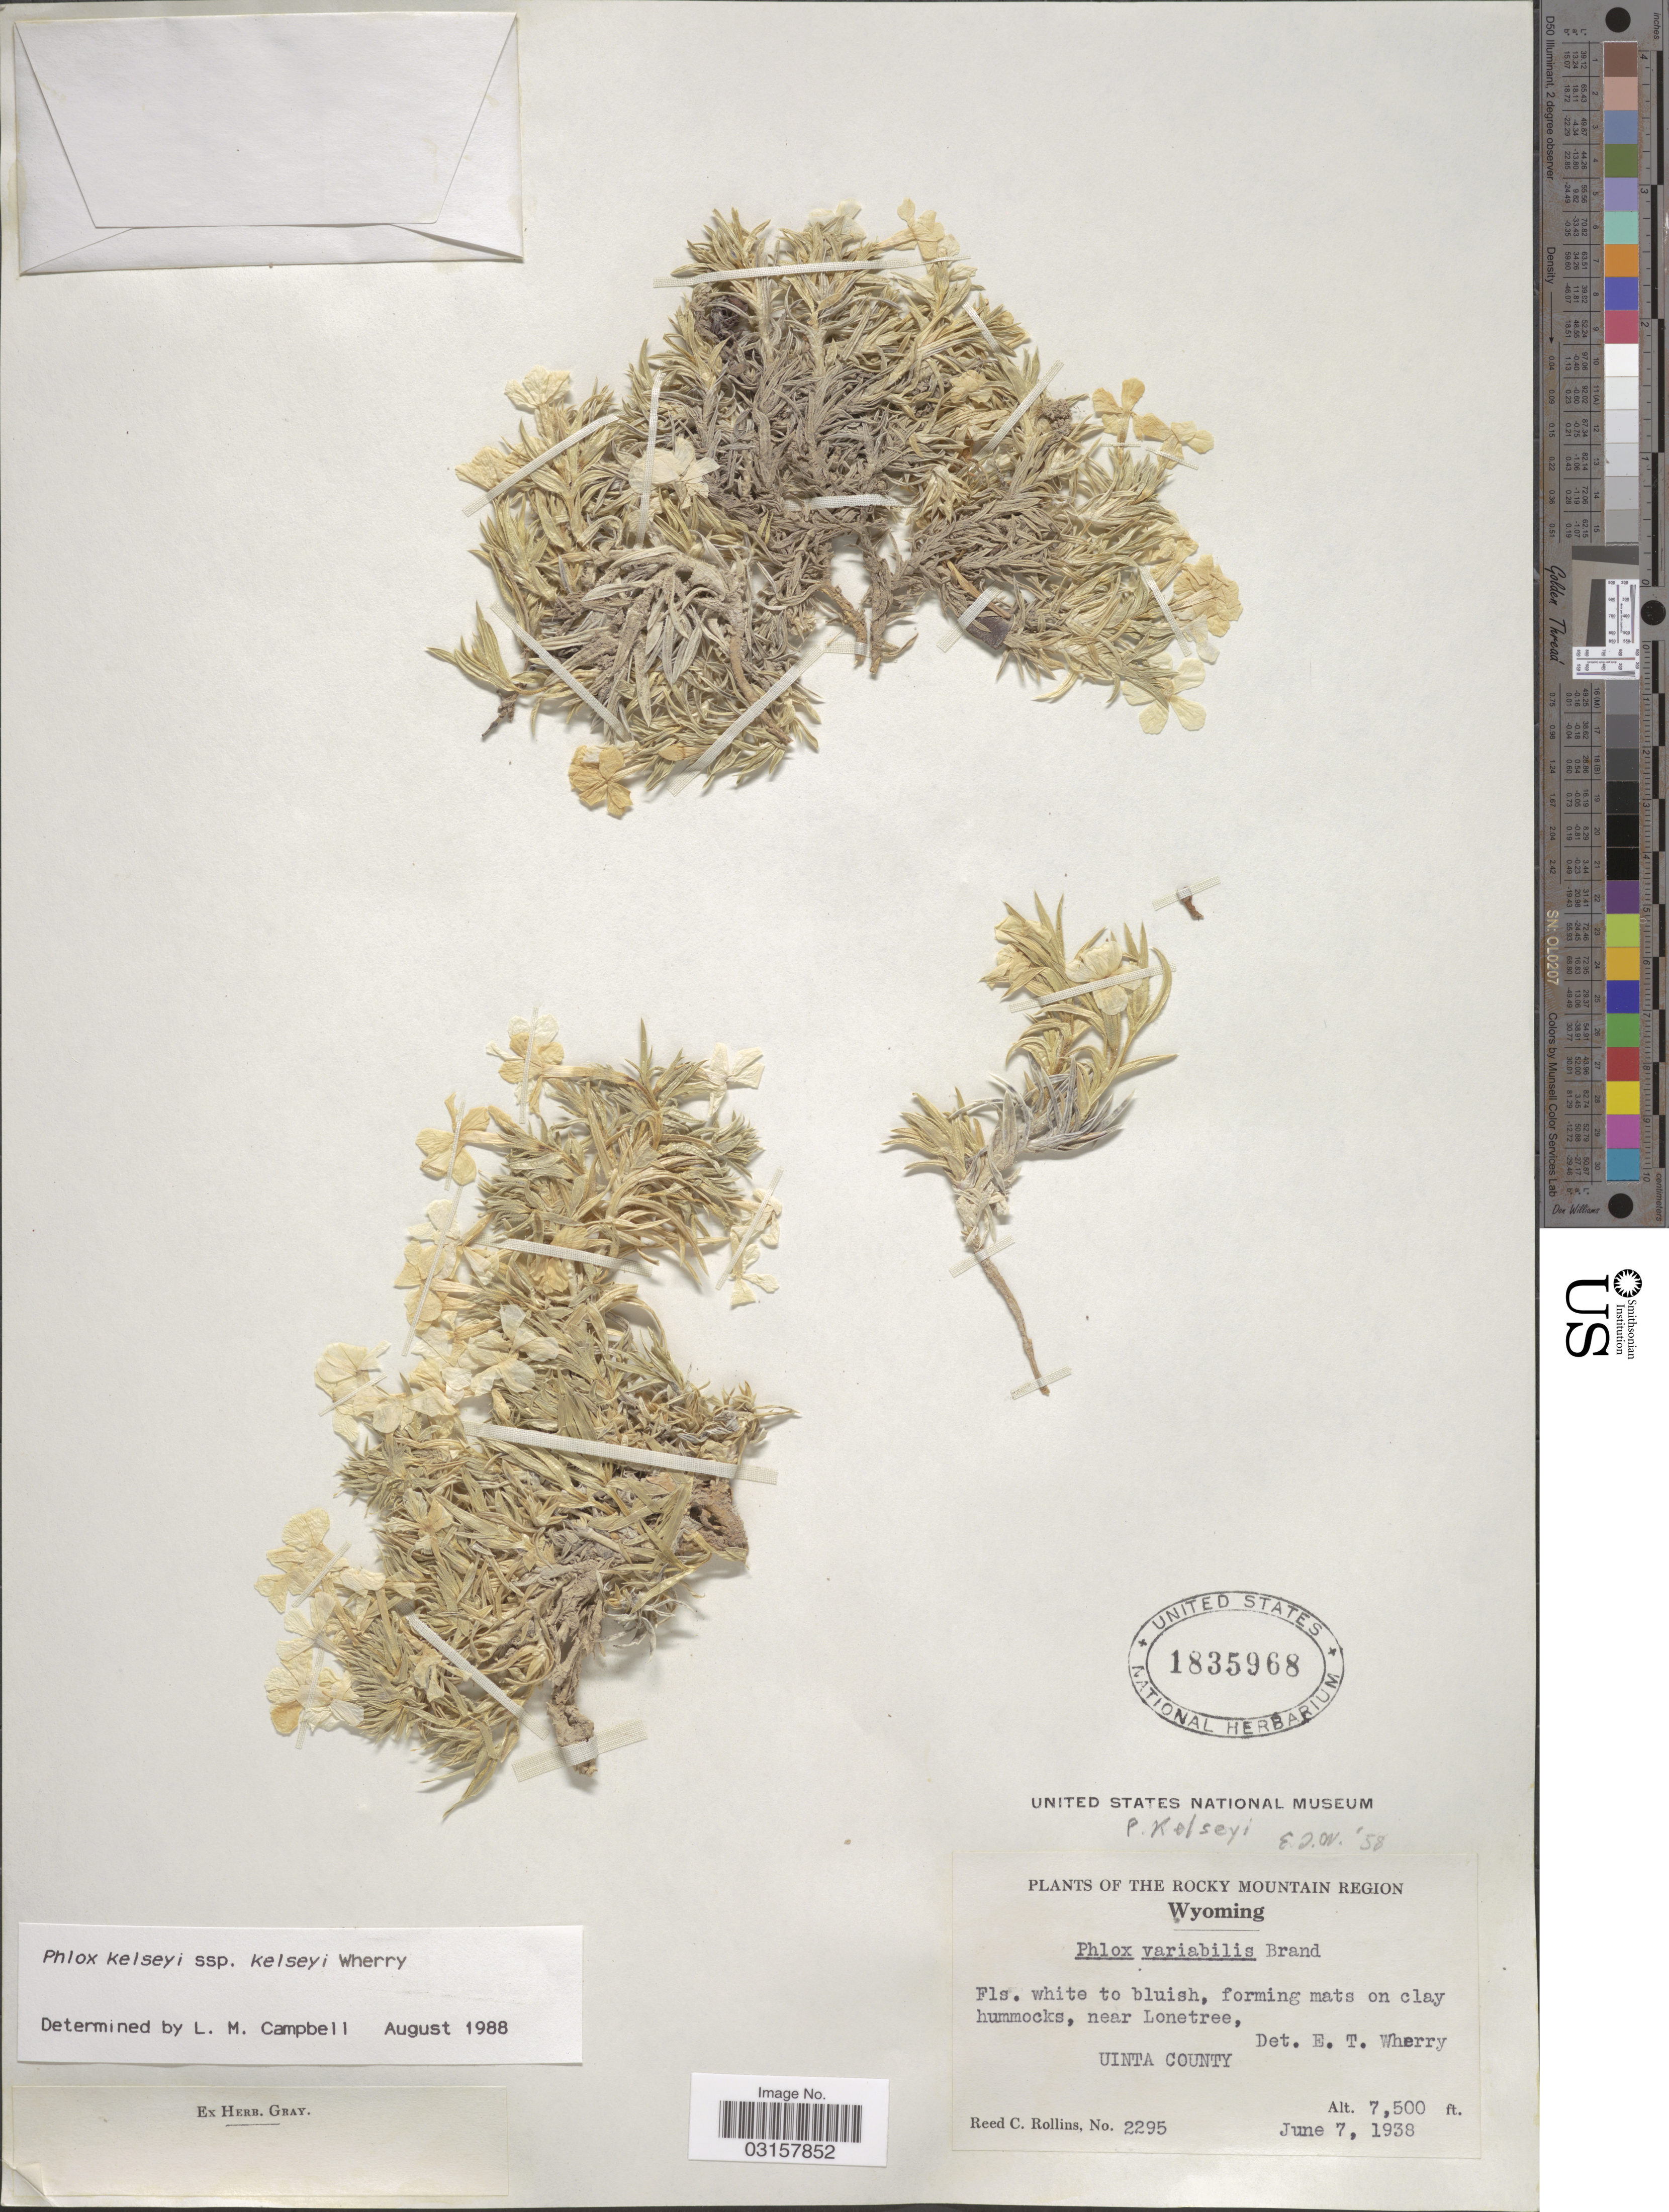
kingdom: Plantae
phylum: Tracheophyta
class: Magnoliopsida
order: Ericales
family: Polemoniaceae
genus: Phlox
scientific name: Phlox kelseyi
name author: Britton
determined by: Mayfield, M. H.; Ferguson, C. J.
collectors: R. C. Rollins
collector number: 2295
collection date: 1938-06-07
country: United States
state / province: Wyoming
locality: The Rocky Mountain Region, near Lonetree. Uinta County.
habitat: forming mats on clay hummocks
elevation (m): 2286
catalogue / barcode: US 1835968